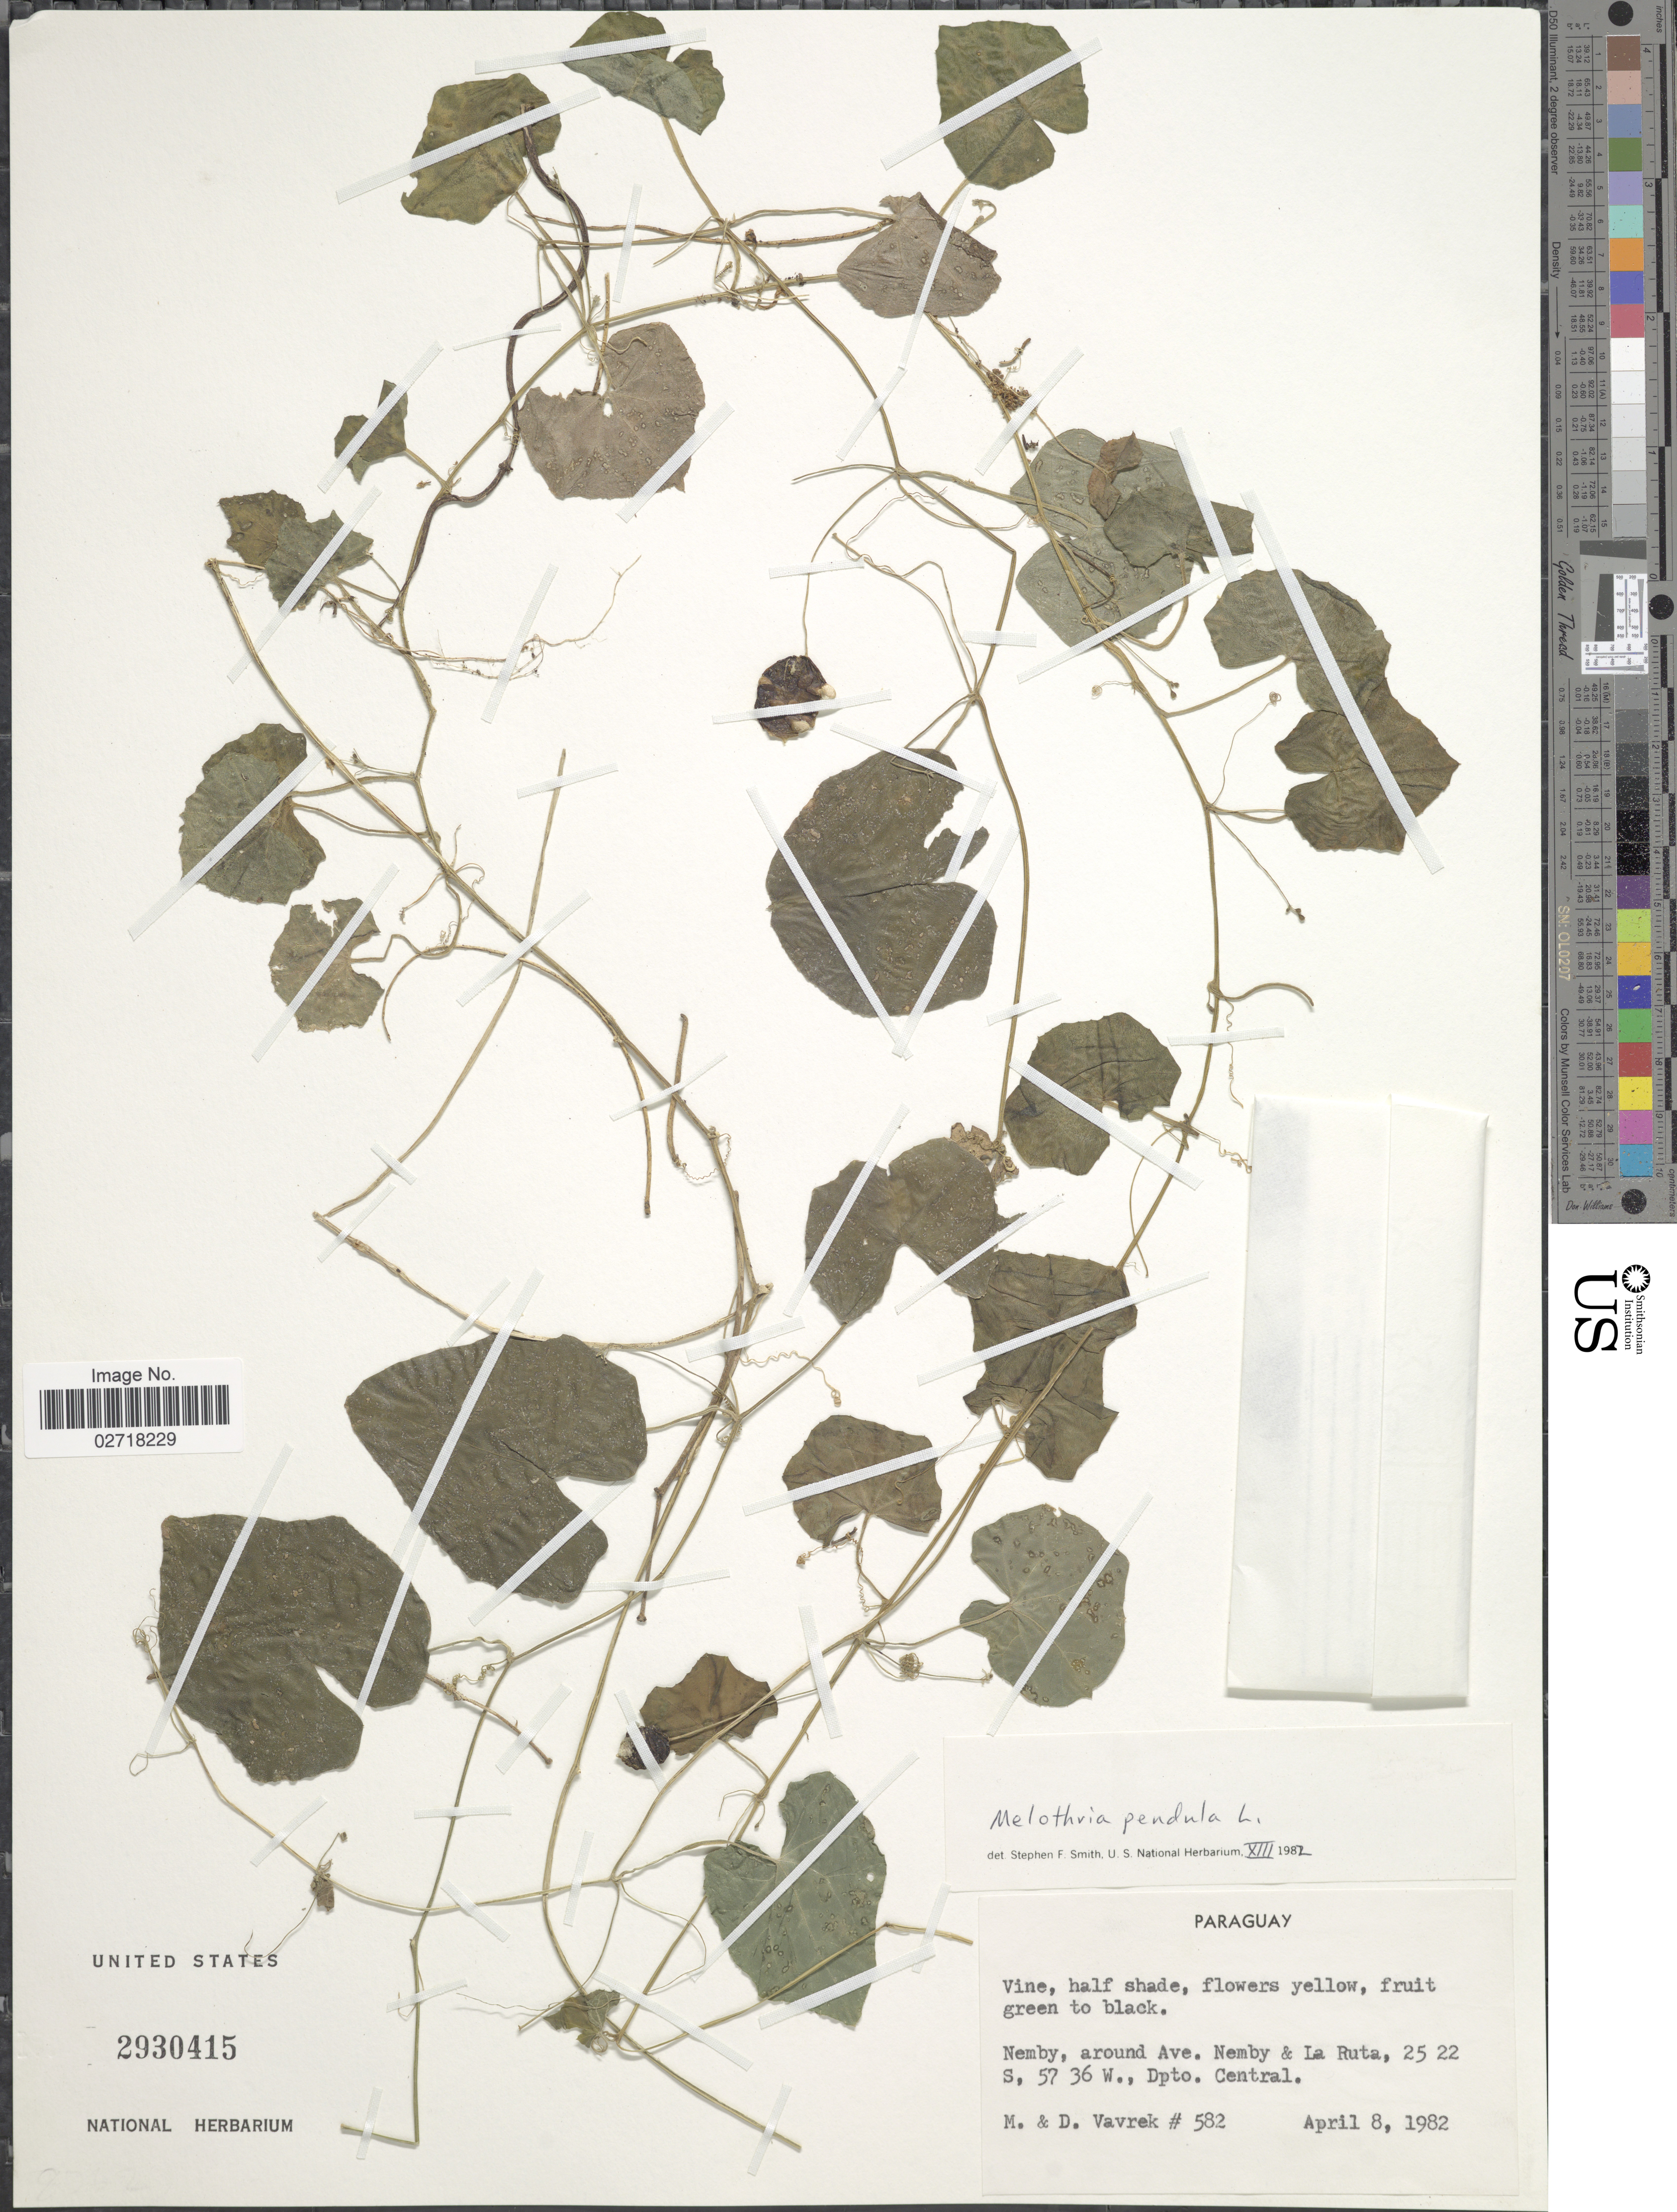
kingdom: Plantae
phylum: Tracheophyta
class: Magnoliopsida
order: Cucurbitales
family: Cucurbitaceae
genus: Melothria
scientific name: Melothria pendula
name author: L.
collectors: M. Vavrek & D. Vavrek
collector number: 582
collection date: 1982-04-08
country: Paraguay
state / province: Central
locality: Nemby, around Ave, Nemby & La Ruta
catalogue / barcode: US 2930415